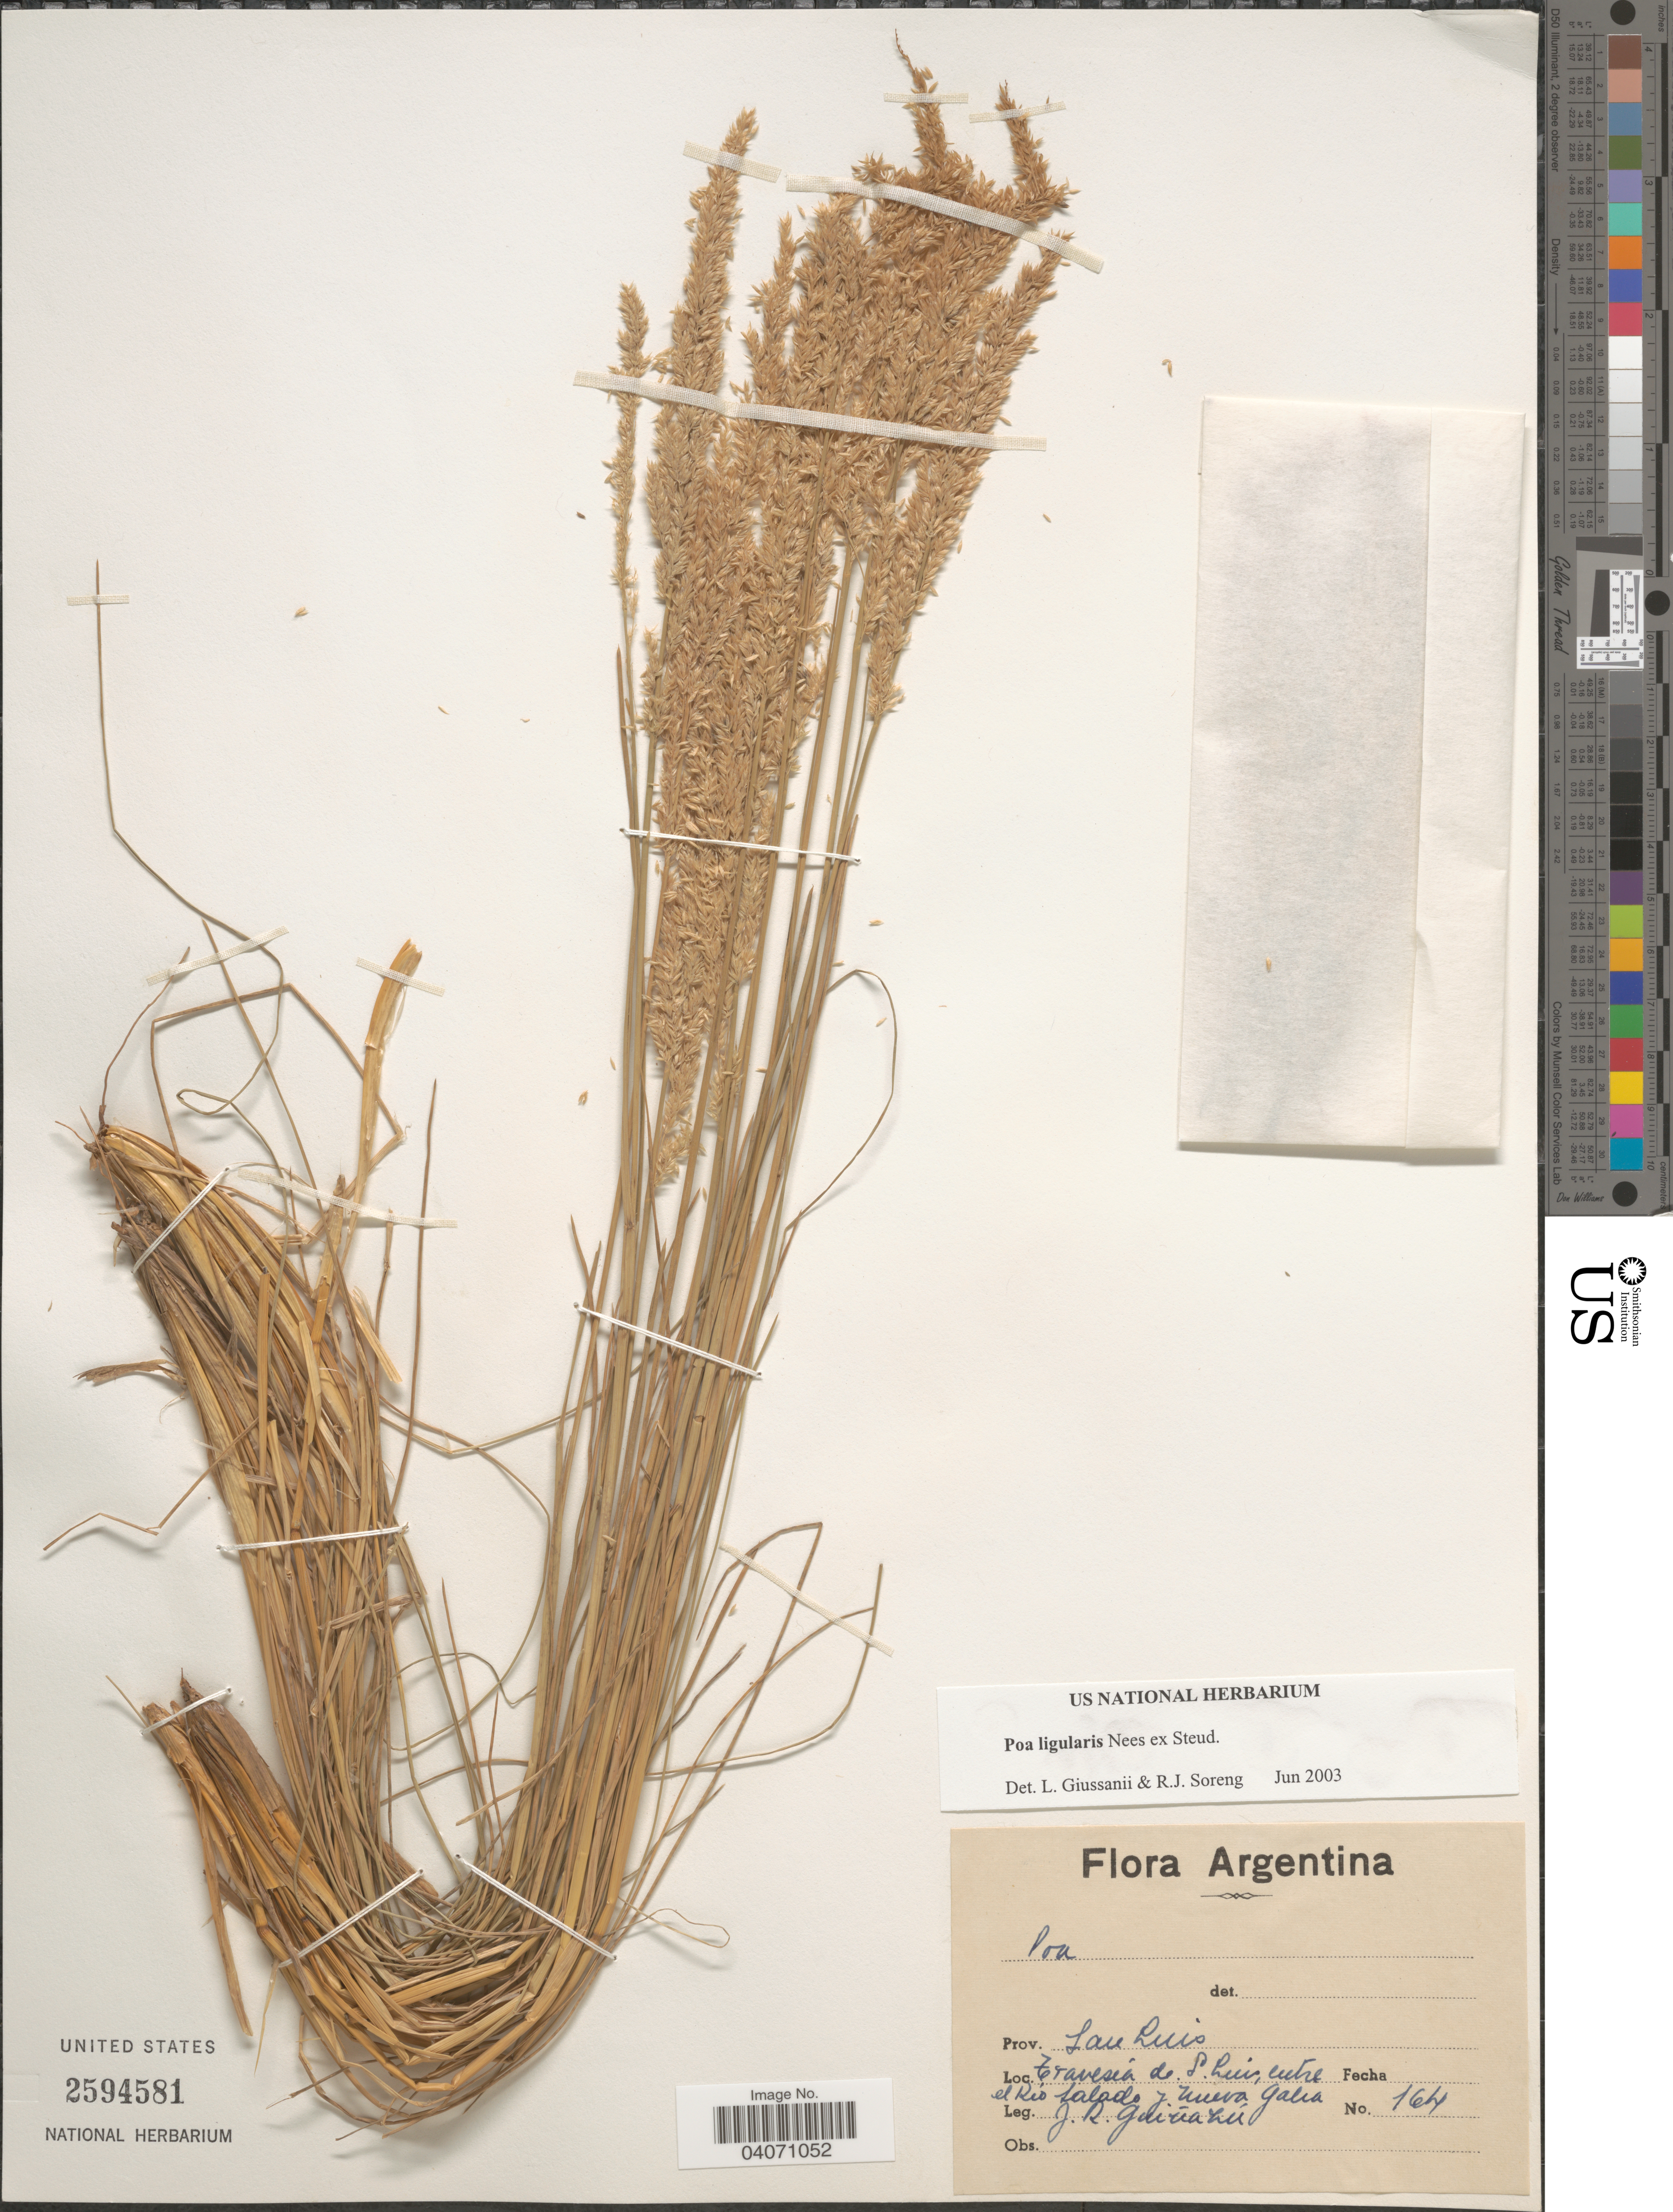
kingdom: Plantae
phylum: Tracheophyta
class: Liliopsida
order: Poales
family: Poaceae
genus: Poa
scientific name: Poa ligularis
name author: Nees ex Steud.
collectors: J. Guiñazú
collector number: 164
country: Argentina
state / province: San Luis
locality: Travesia de S. Luis, entre el Río Salado y Nueva Galia.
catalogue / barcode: US 2594581